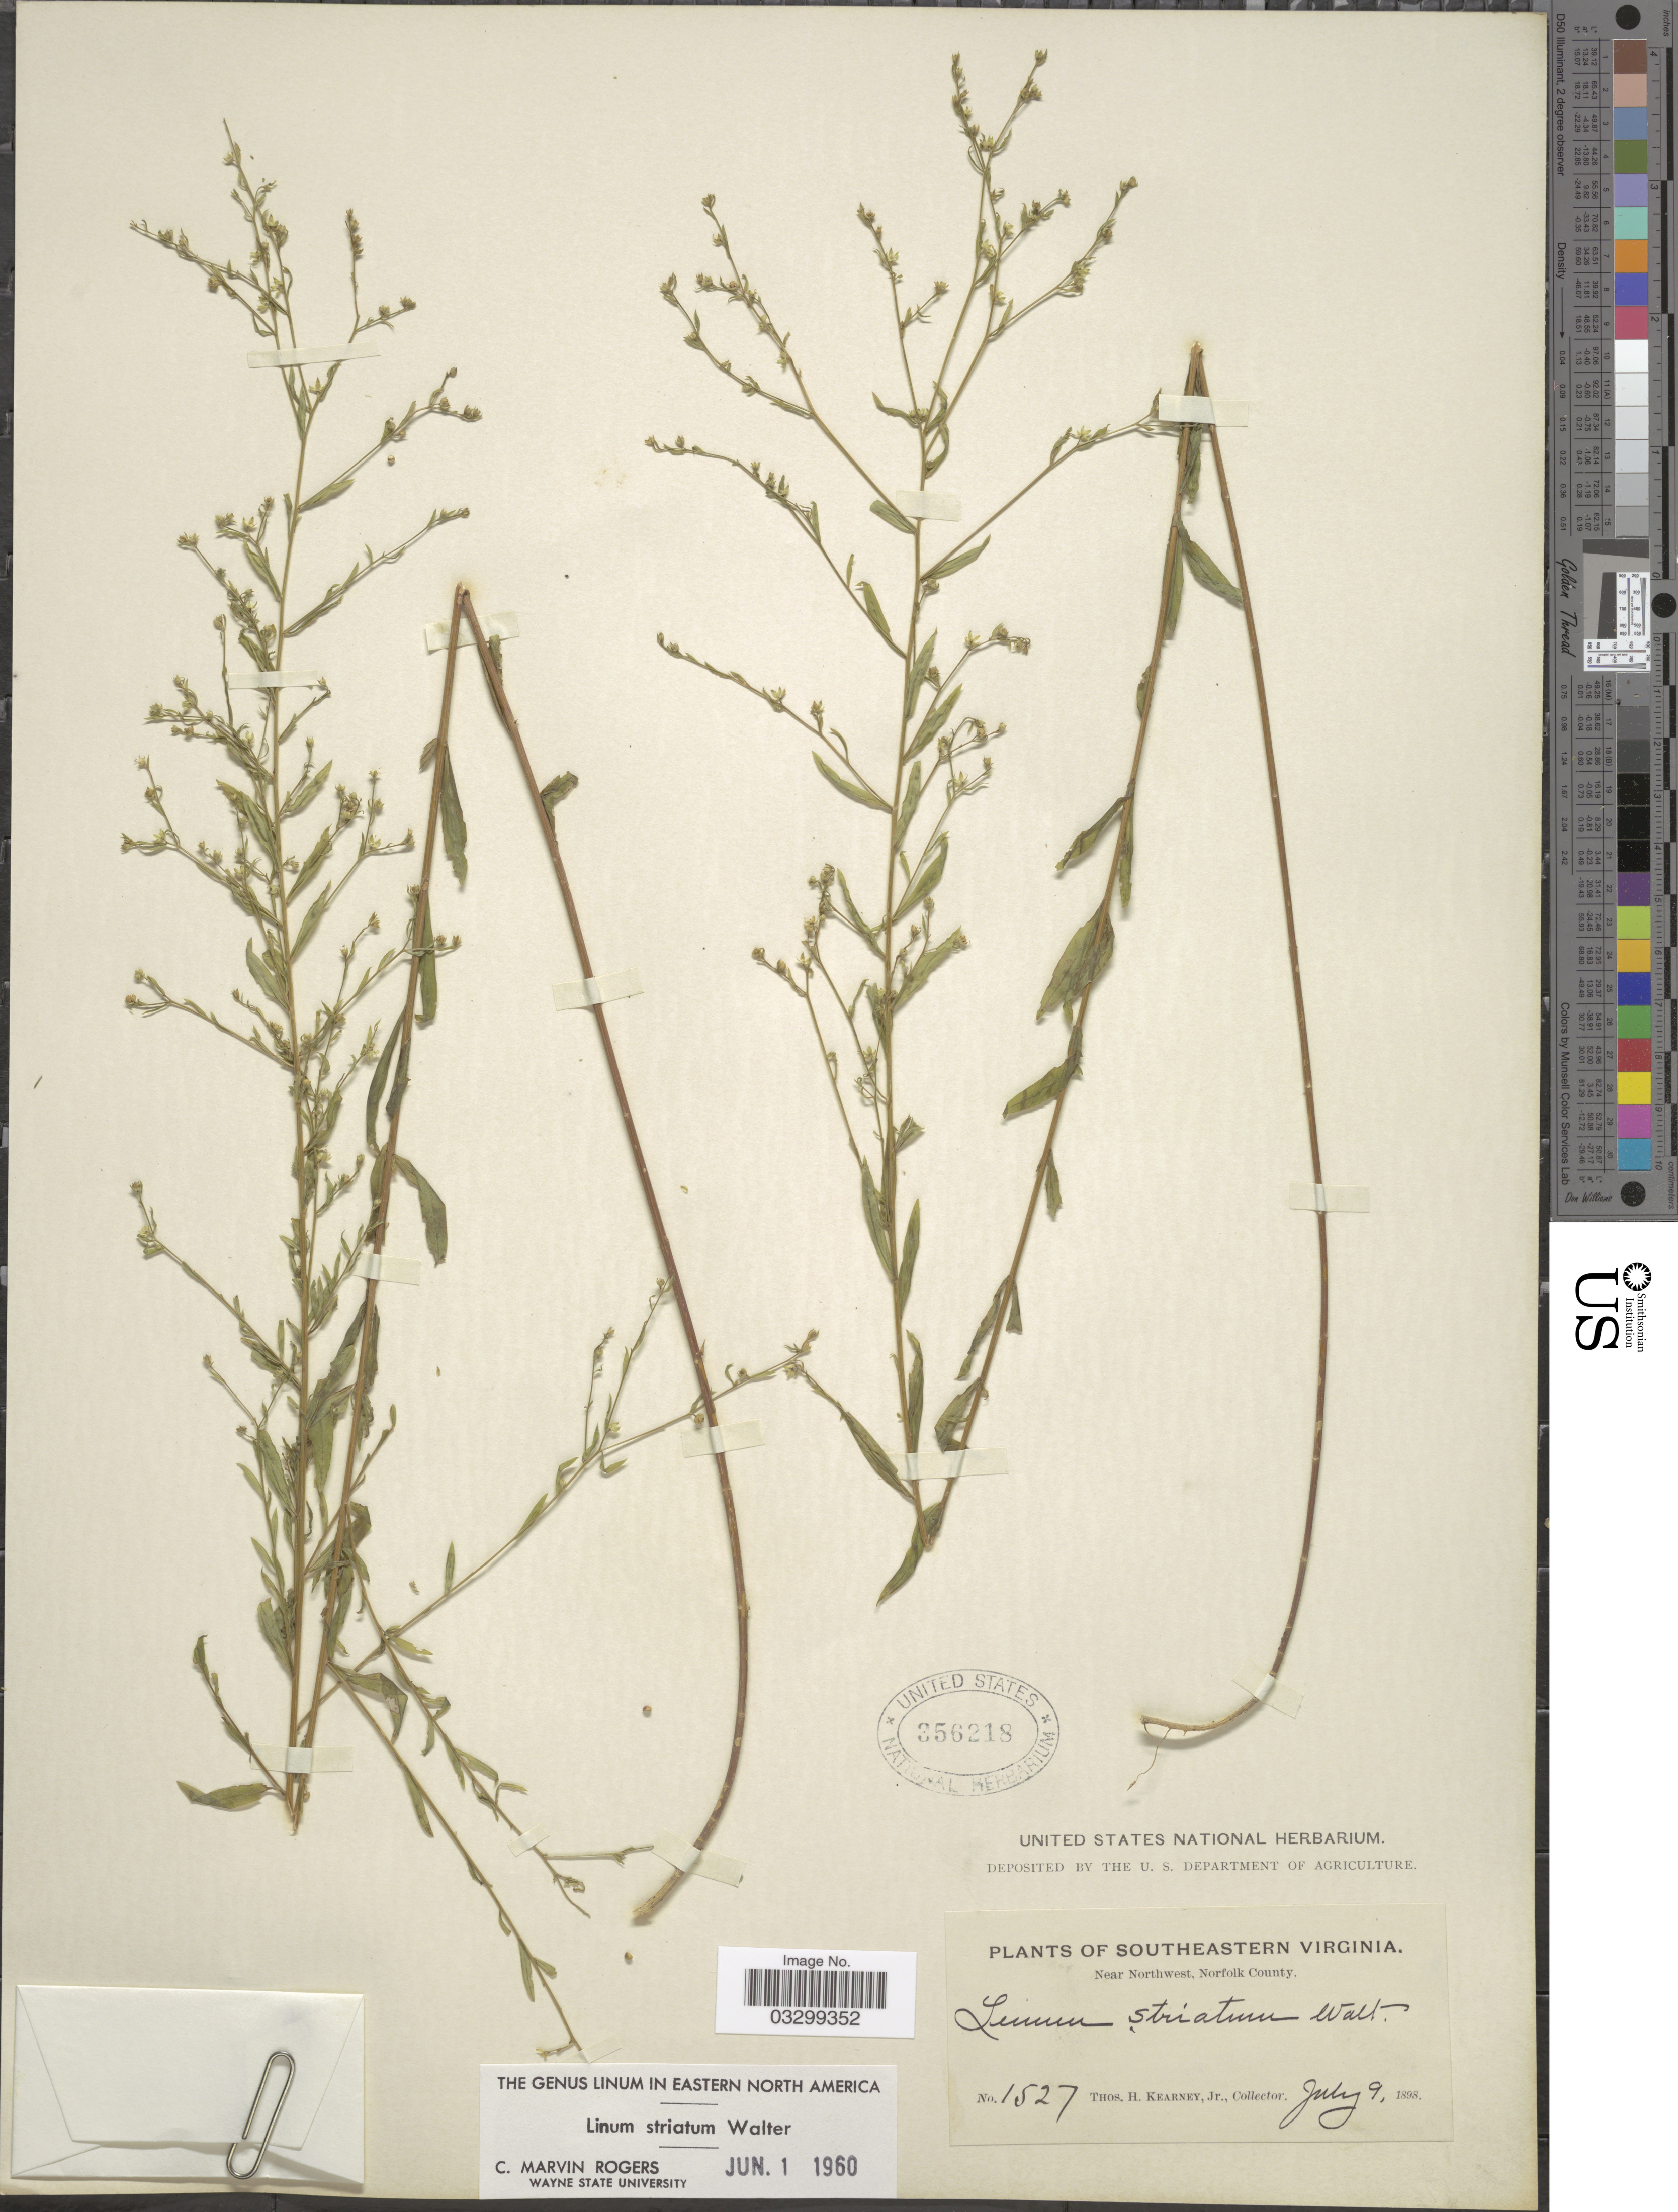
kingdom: Plantae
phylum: Tracheophyta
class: Magnoliopsida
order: Malpighiales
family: Linaceae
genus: Linum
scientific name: Linum striatum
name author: Walter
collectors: T. H. Kearney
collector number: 1527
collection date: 1898-07-09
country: United States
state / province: Virginia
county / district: City of Chesapeake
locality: Southeastern Virginia. Near Northwest, Norfolk County.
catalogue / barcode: US 356218